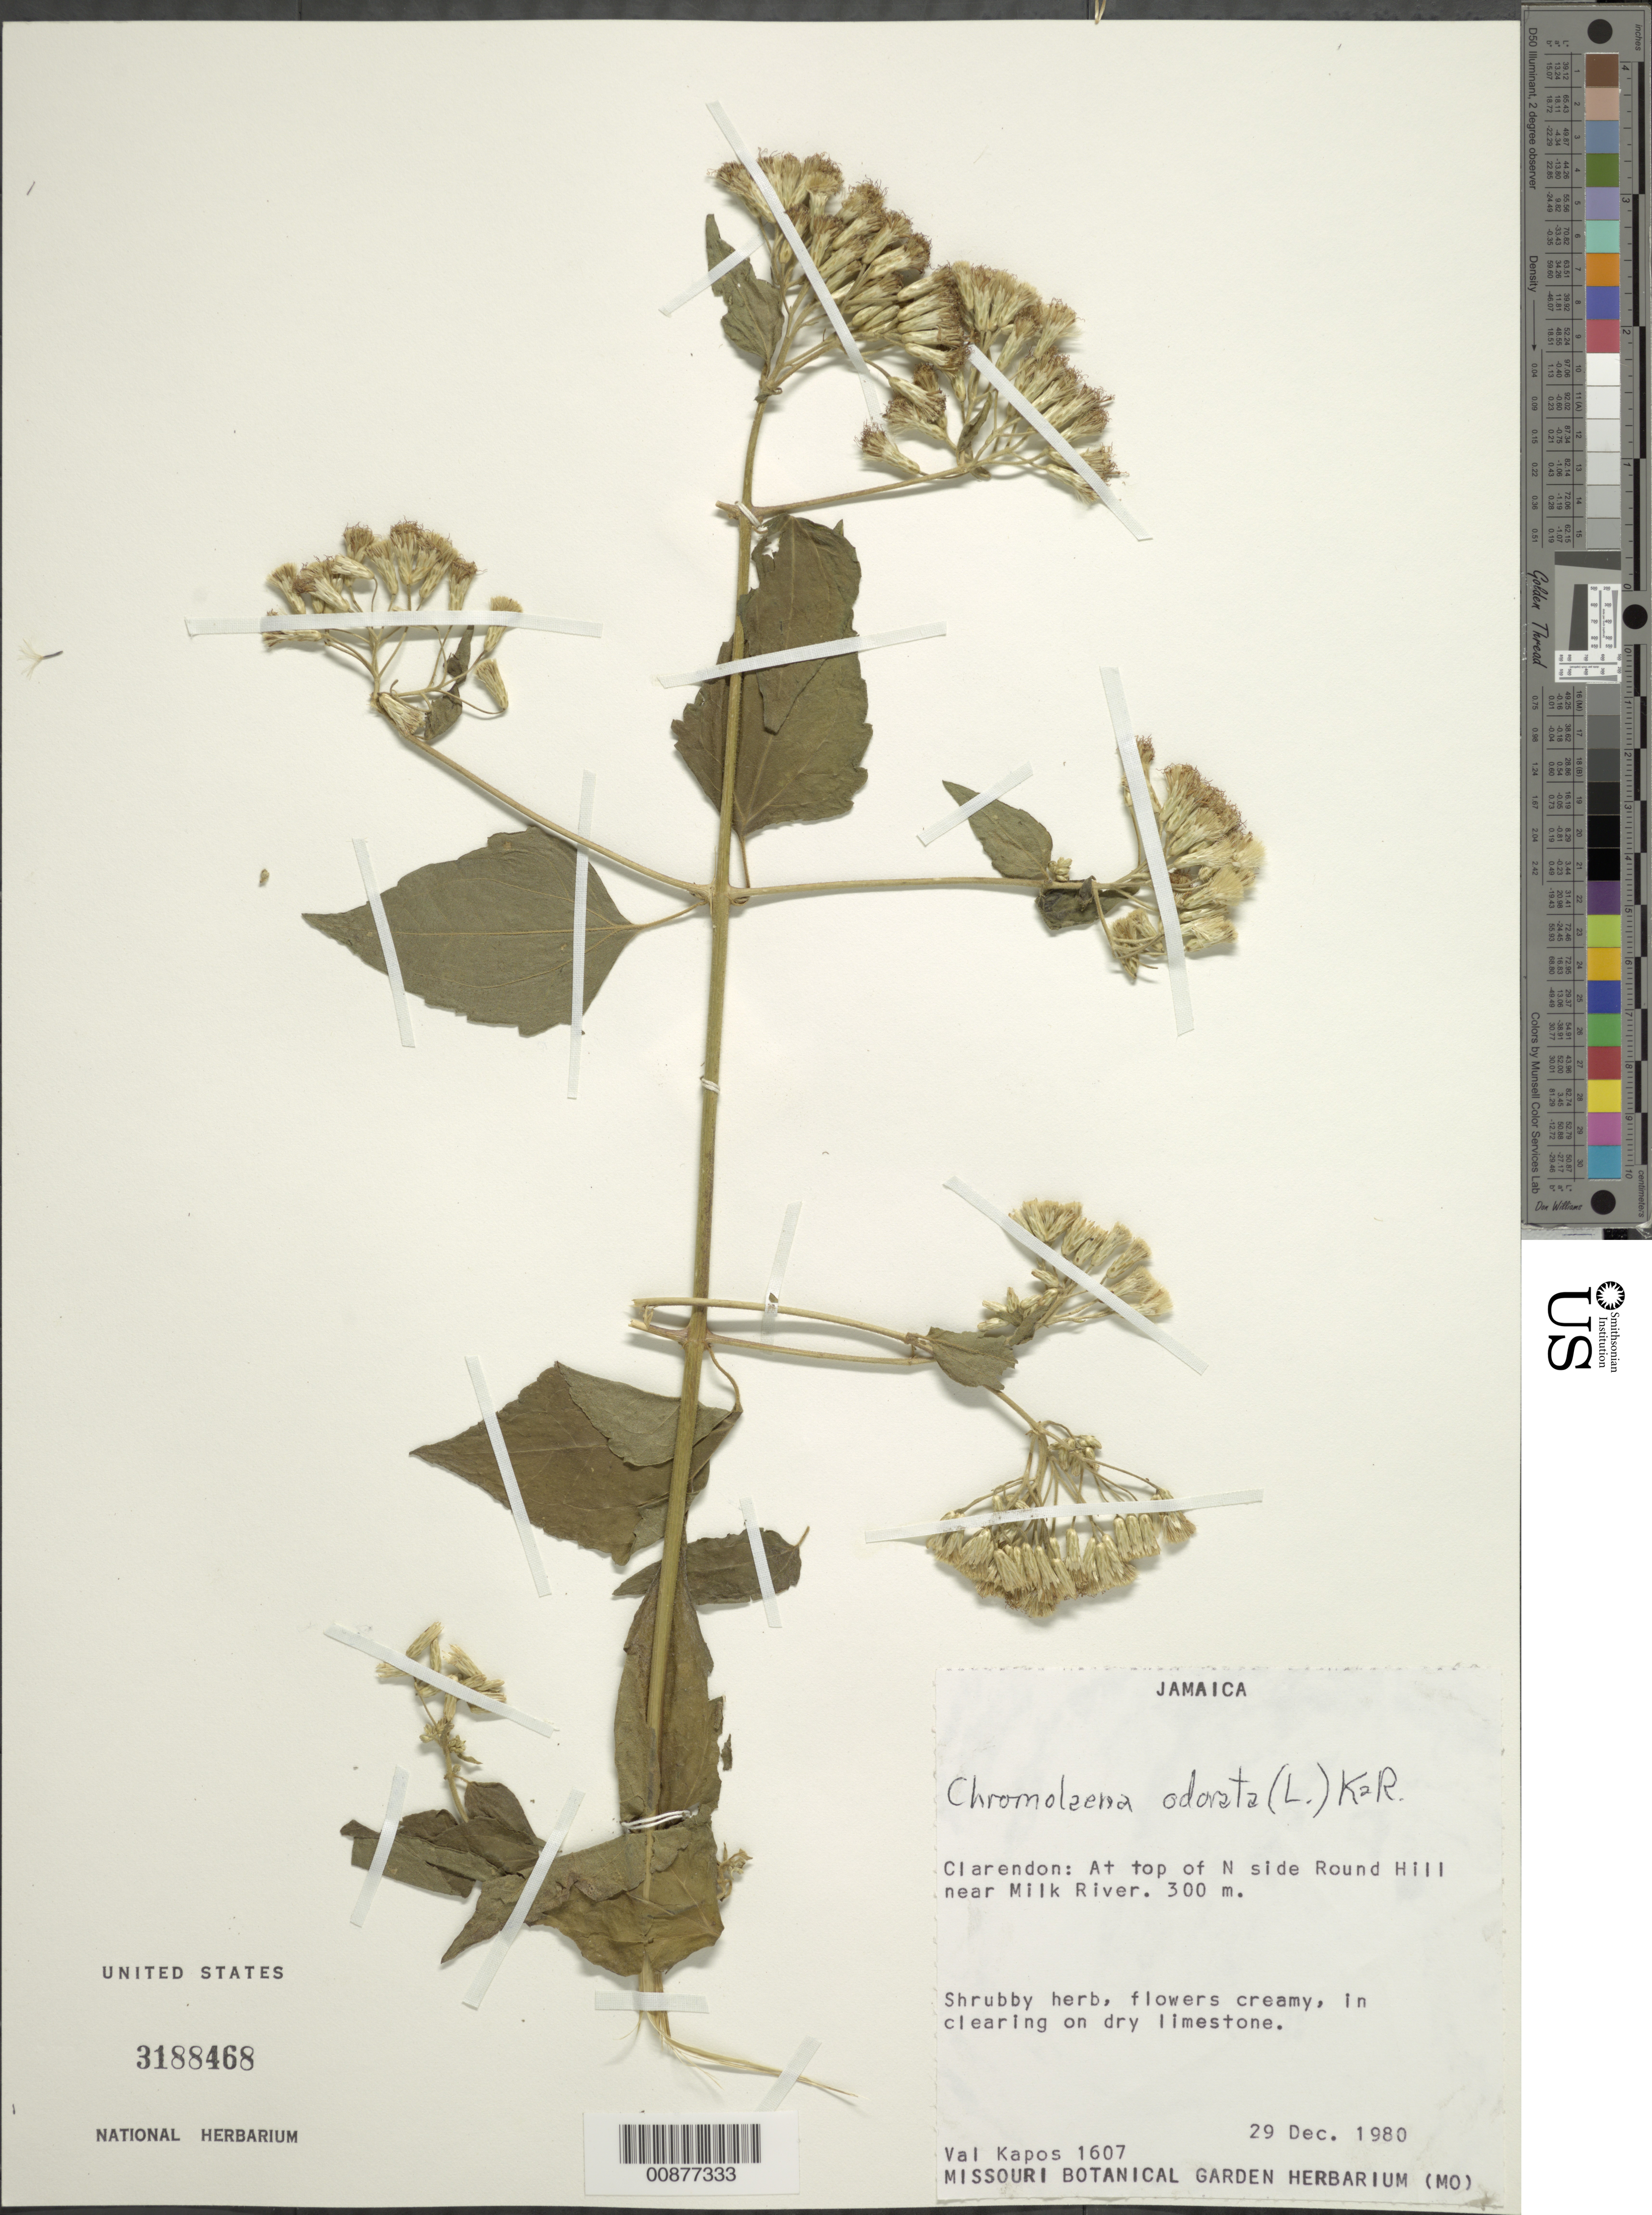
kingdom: Plantae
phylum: Tracheophyta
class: Magnoliopsida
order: Asterales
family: Asteraceae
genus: Chromolaena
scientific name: Chromolaena odorata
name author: (L.) R.M. King & H. Rob.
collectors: G. R. Proctor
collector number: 21937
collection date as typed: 11 Jan 1961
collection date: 1961-01-11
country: Jamaica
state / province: Manchester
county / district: Bath district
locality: Along the Somerset road, SE of Johns Hall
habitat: Hillside pasture, bauxite over limestone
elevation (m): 701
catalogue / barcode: US 3188468